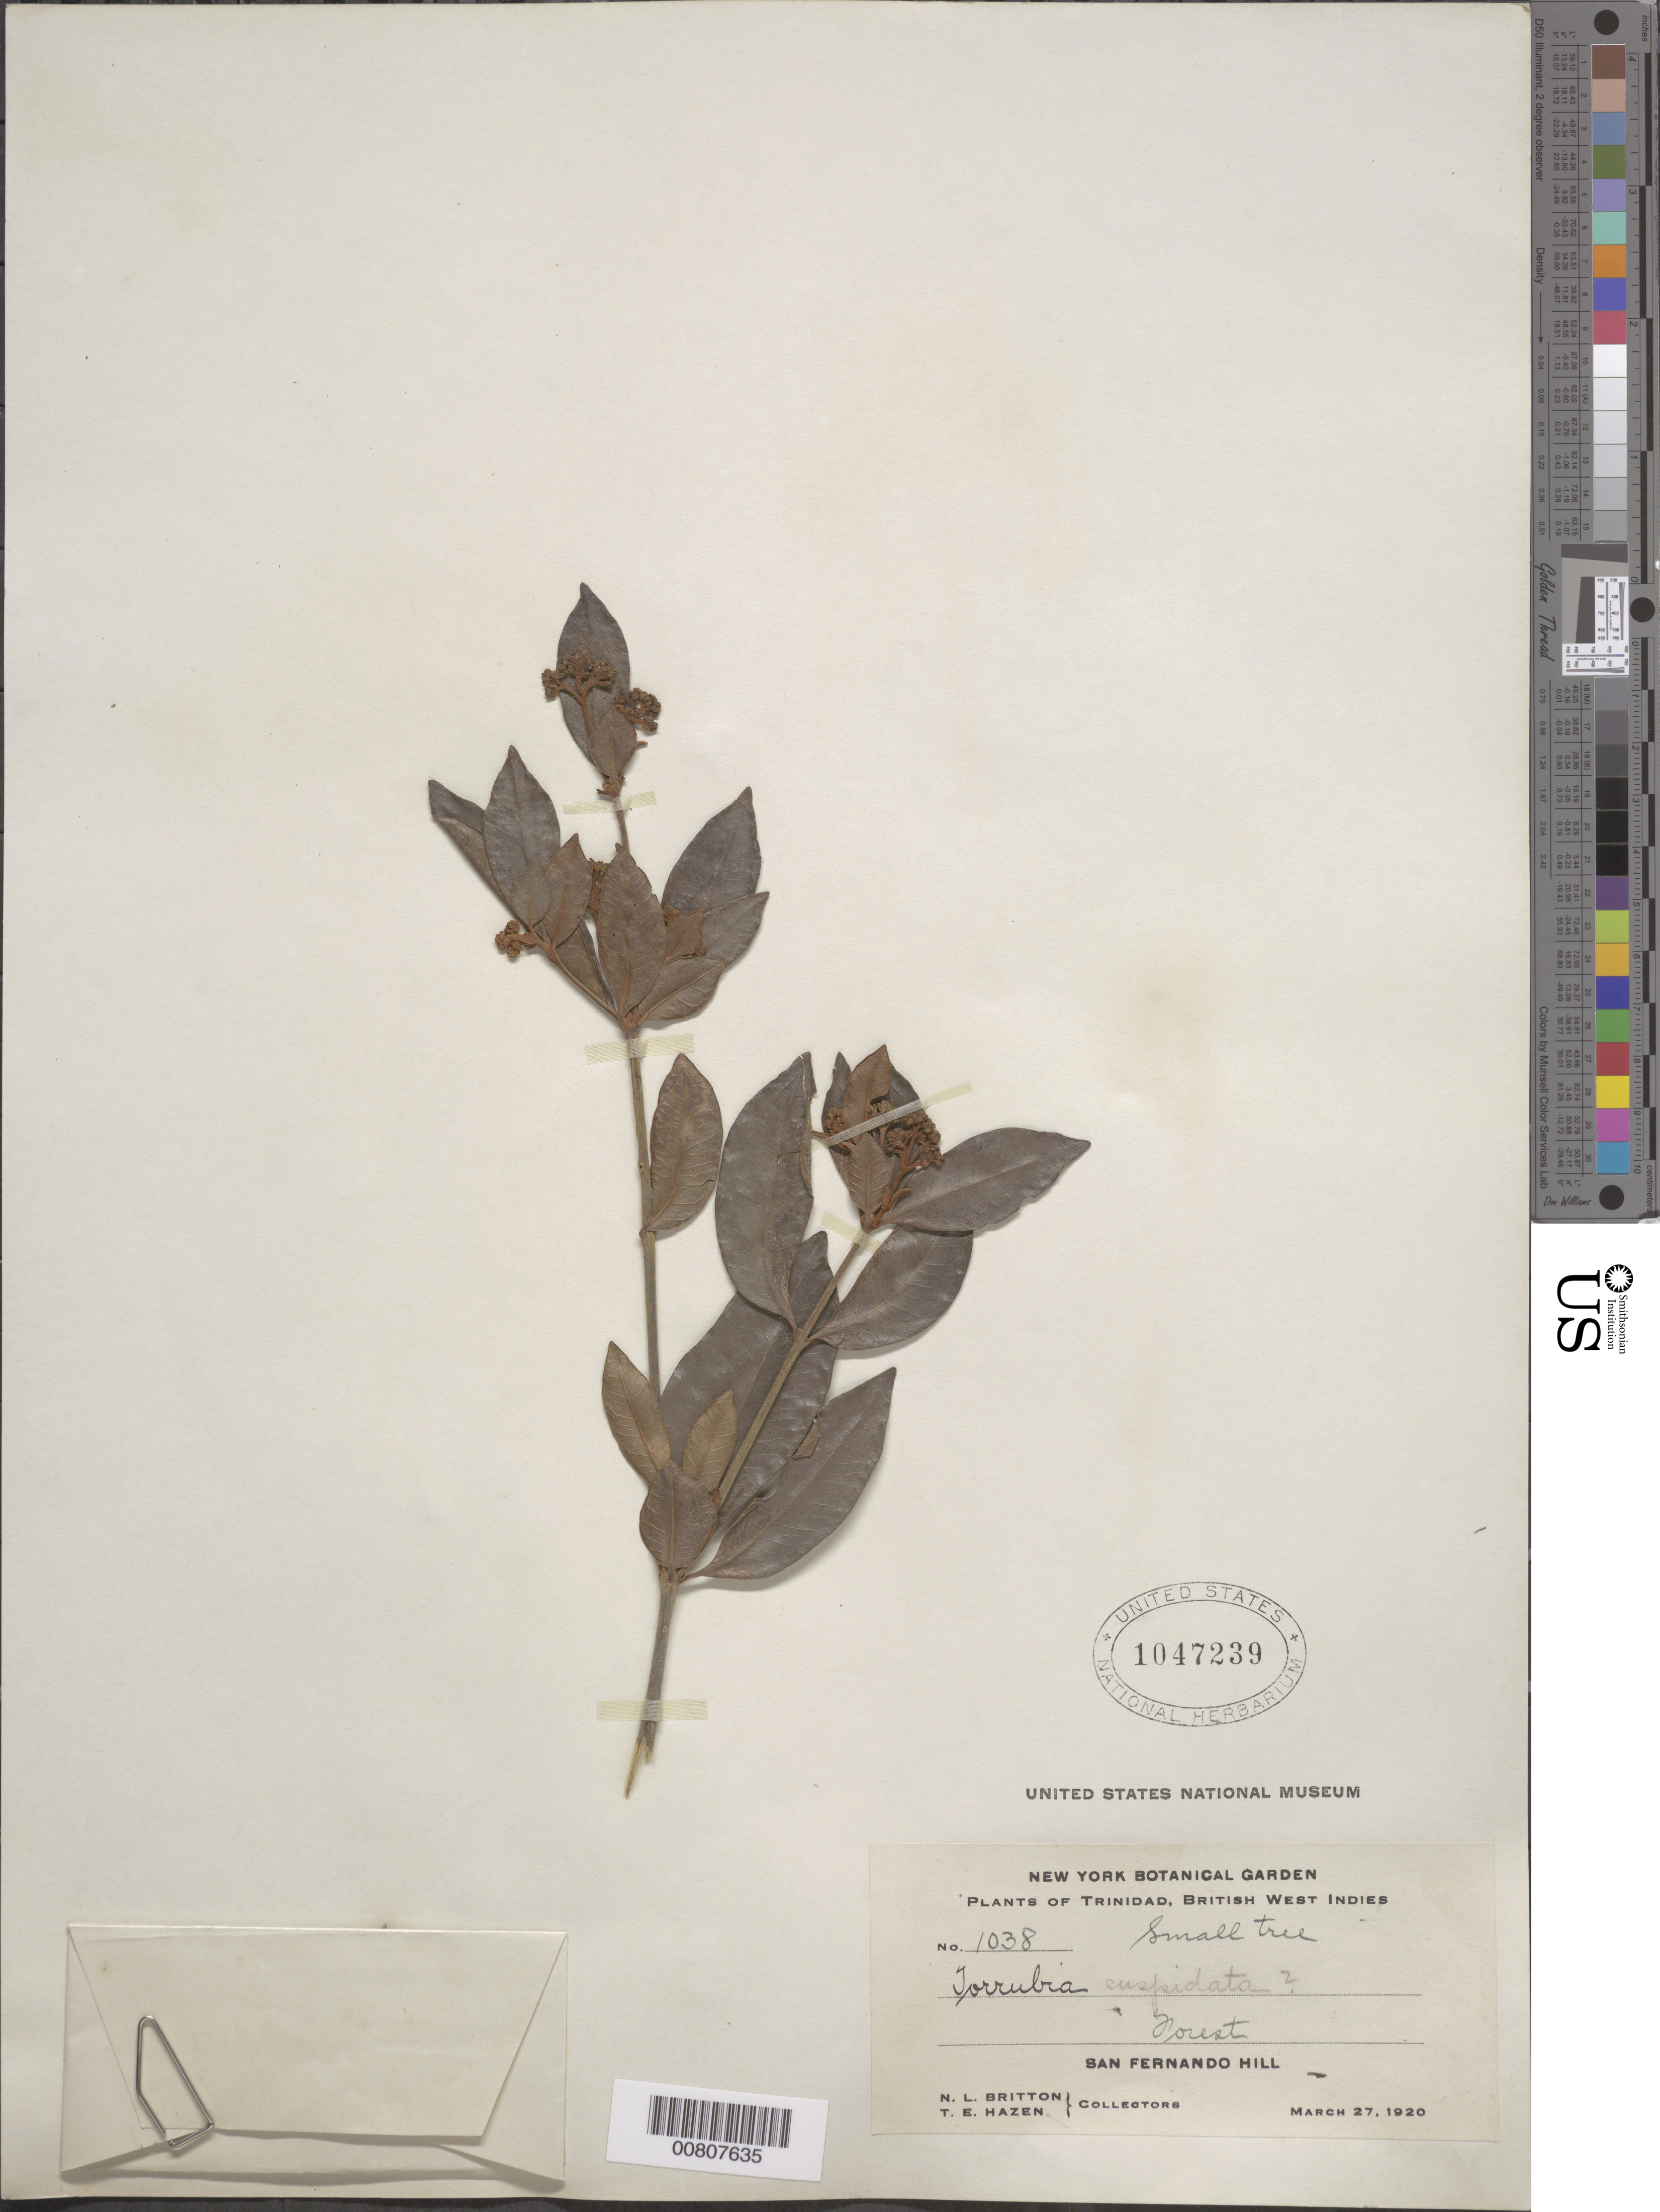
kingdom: Plantae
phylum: Tracheophyta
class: Magnoliopsida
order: Caryophyllales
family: Nyctaginaceae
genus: Guapira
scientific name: Guapira ferruginea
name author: (Klotzsch ex Choisy) Lundell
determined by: Strong, Mark T., (BOT), Smithsonian Institution - National Museum of Natural History (UNITED STATES)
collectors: N. Britton & T. E. Hazen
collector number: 1038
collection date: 1920-03-27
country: Trinidad and Tobago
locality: Trinidad, British West Indies. Forest. San Fernando Hill.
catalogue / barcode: US 1047239